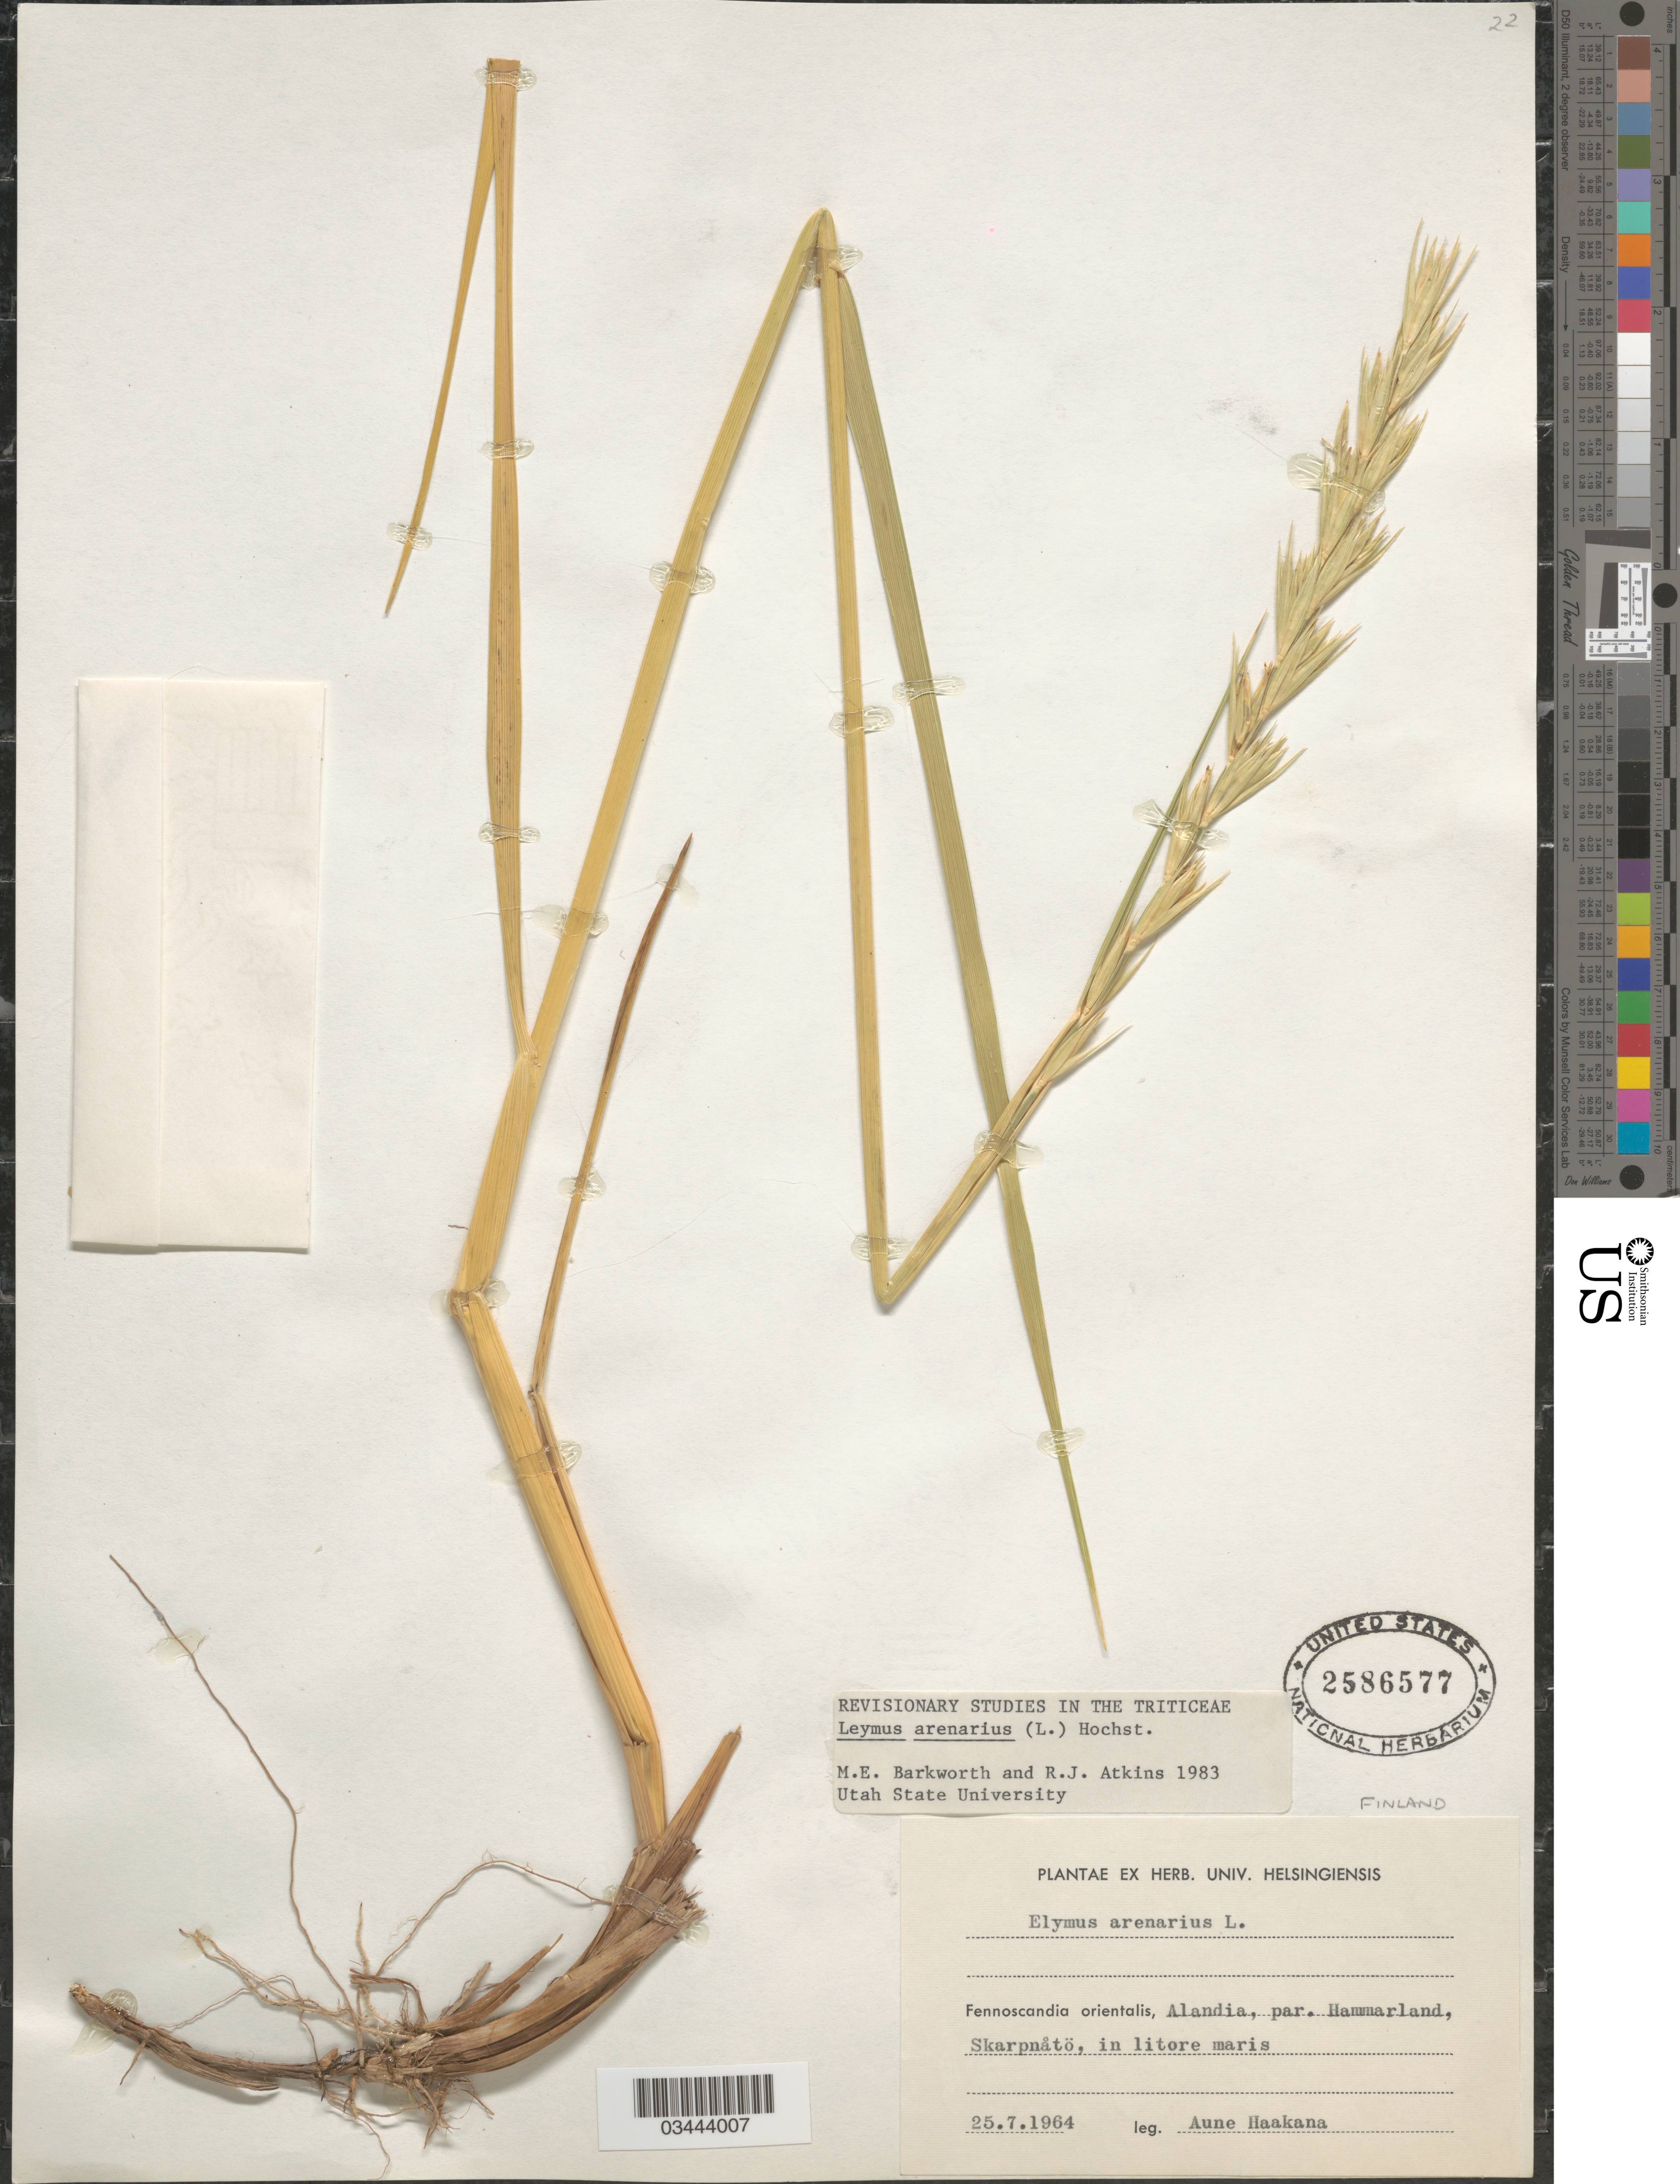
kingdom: Plantae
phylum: Tracheophyta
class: Liliopsida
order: Poales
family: Poaceae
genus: Leymus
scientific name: Leymus arenarius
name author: (L.) Hochst.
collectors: A. Haakana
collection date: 1964-07-25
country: Finland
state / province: Ahvenanmaa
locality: Fennoscandia orientalis, Alandia, par. Hammarland, Skarpnåtö, in litore maris.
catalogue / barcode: US 2586577